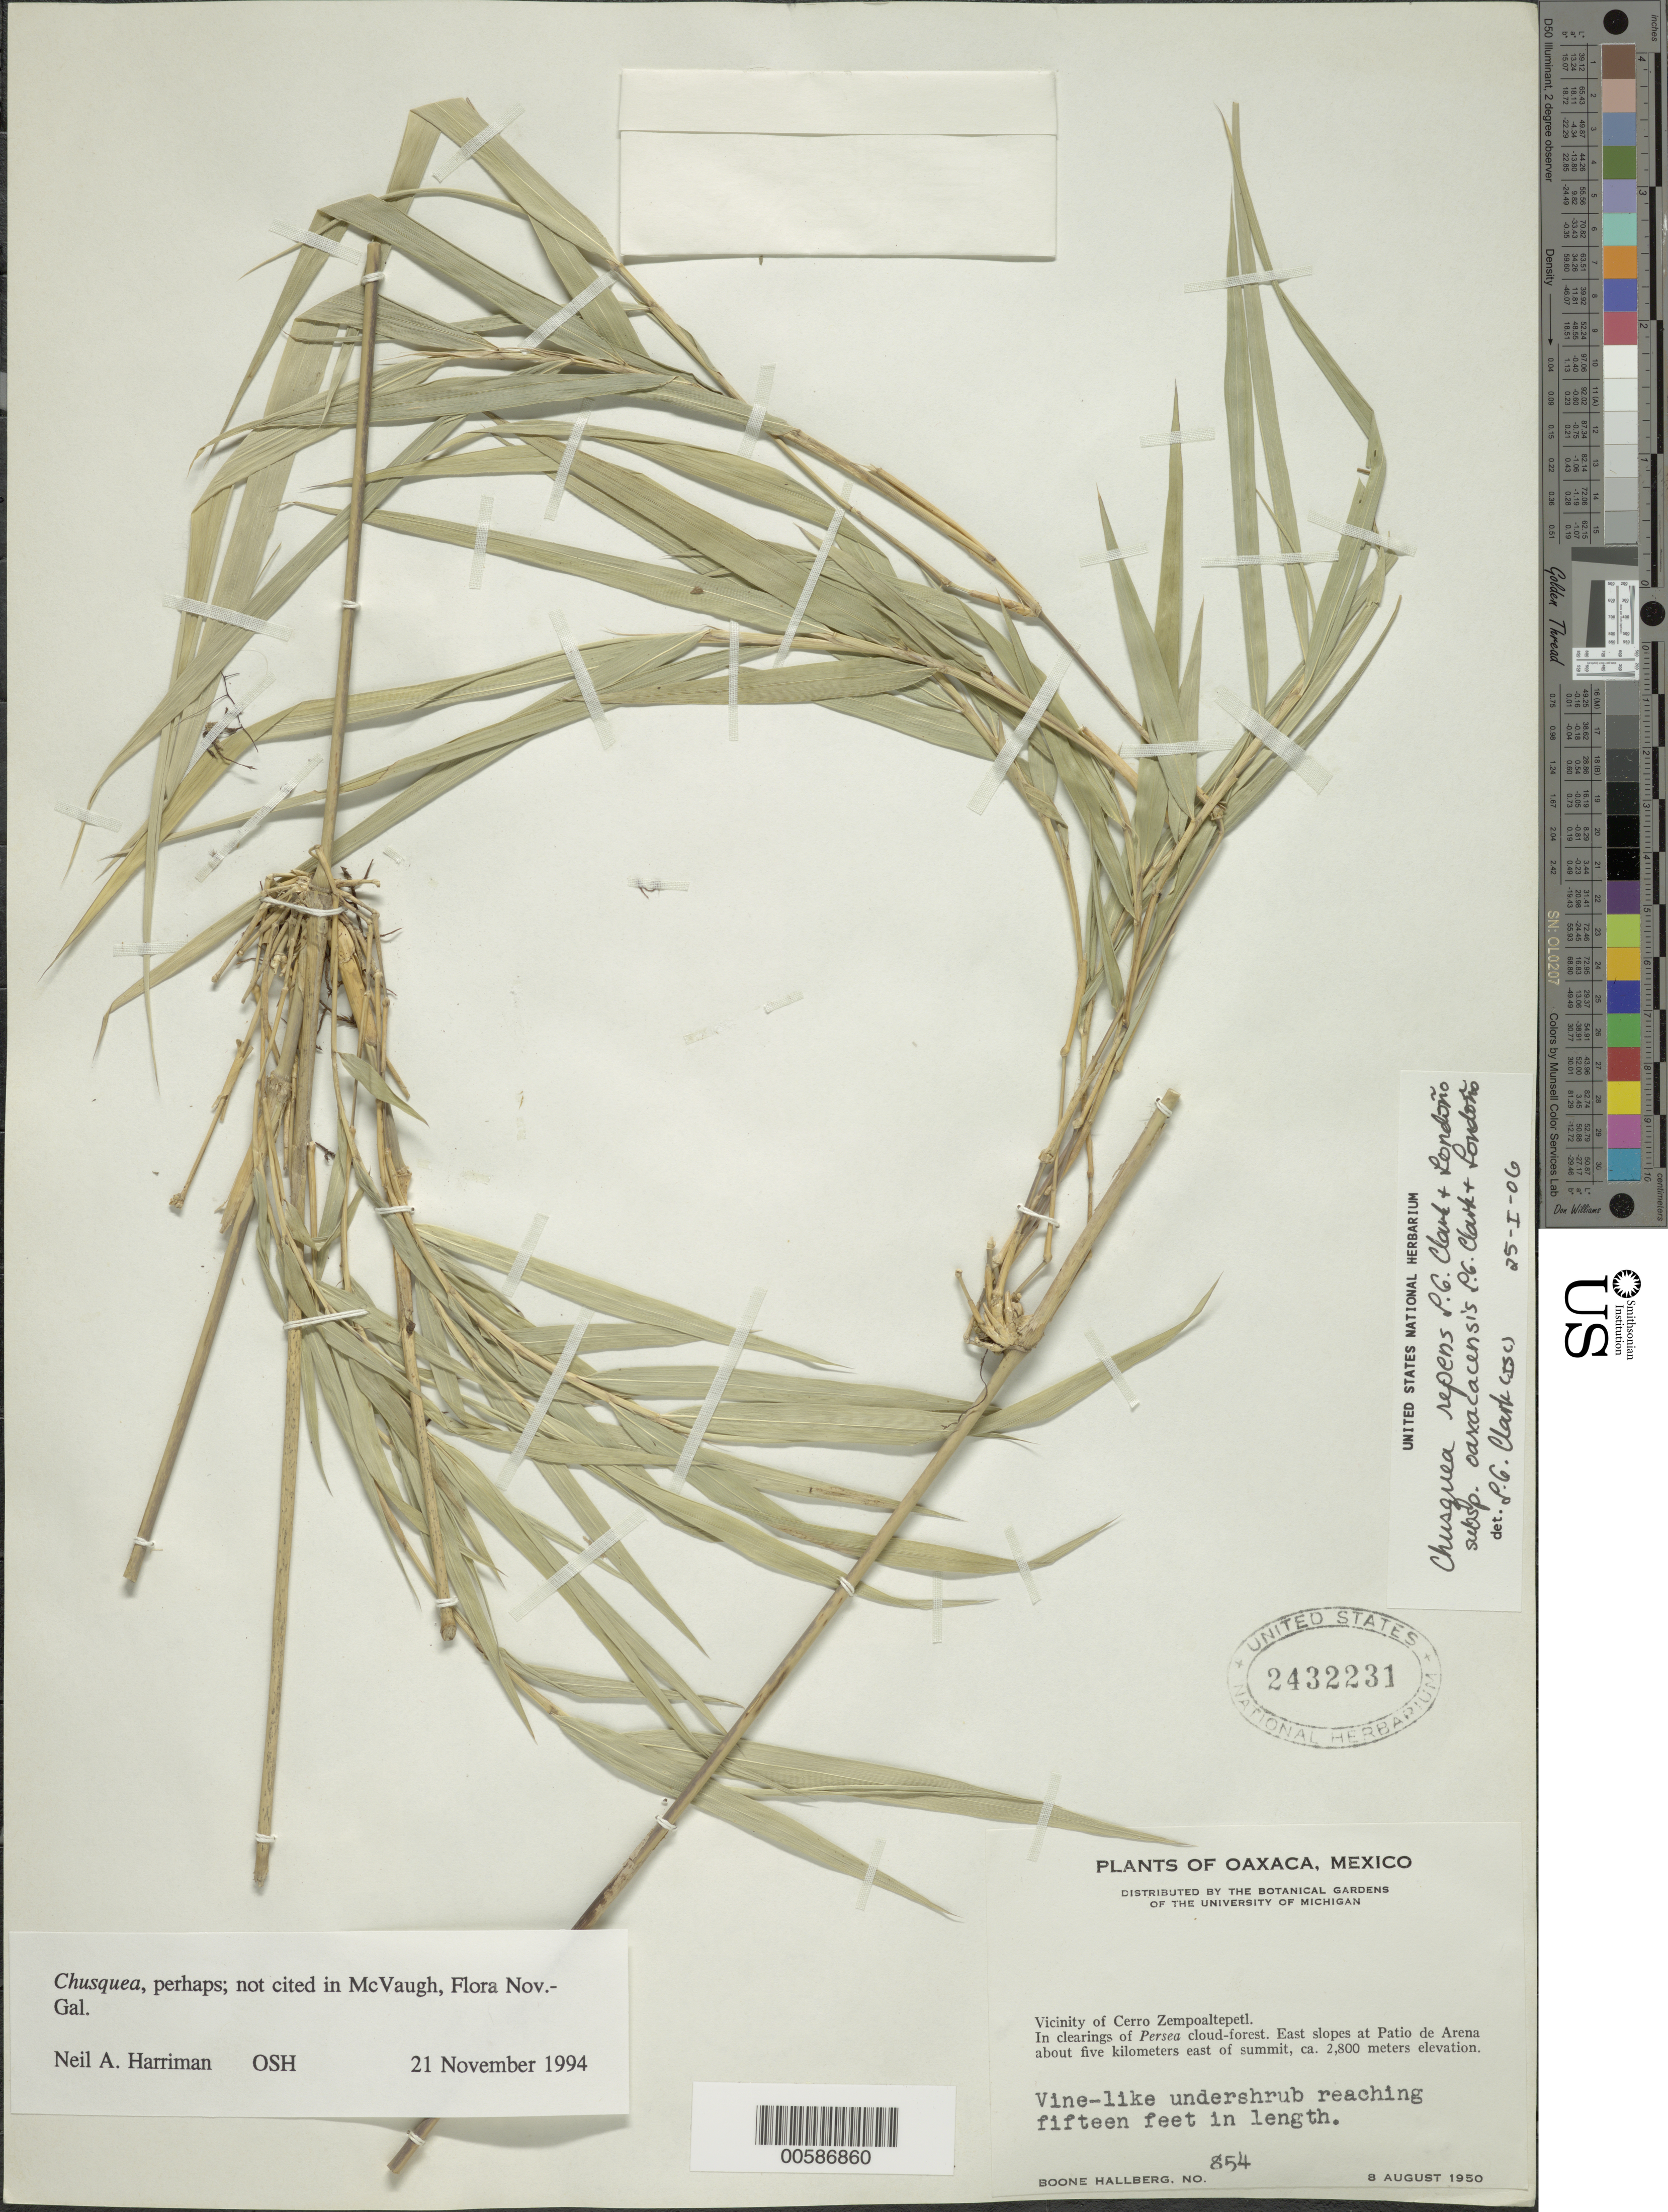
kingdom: Plantae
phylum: Tracheophyta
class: Liliopsida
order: Poales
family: Poaceae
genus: Chusquea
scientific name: Chusquea repens subsp. oaxacacensis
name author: L.G. Clark & Londoño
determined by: Clark, Lynn G., (ISC), Iowa State University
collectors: B. Hallberg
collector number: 854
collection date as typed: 08 Aug 1950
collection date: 1950-08-08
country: Mexico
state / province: Oaxaca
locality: Cerro zempoaltepetl., E of patio de arena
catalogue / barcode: US 2432231